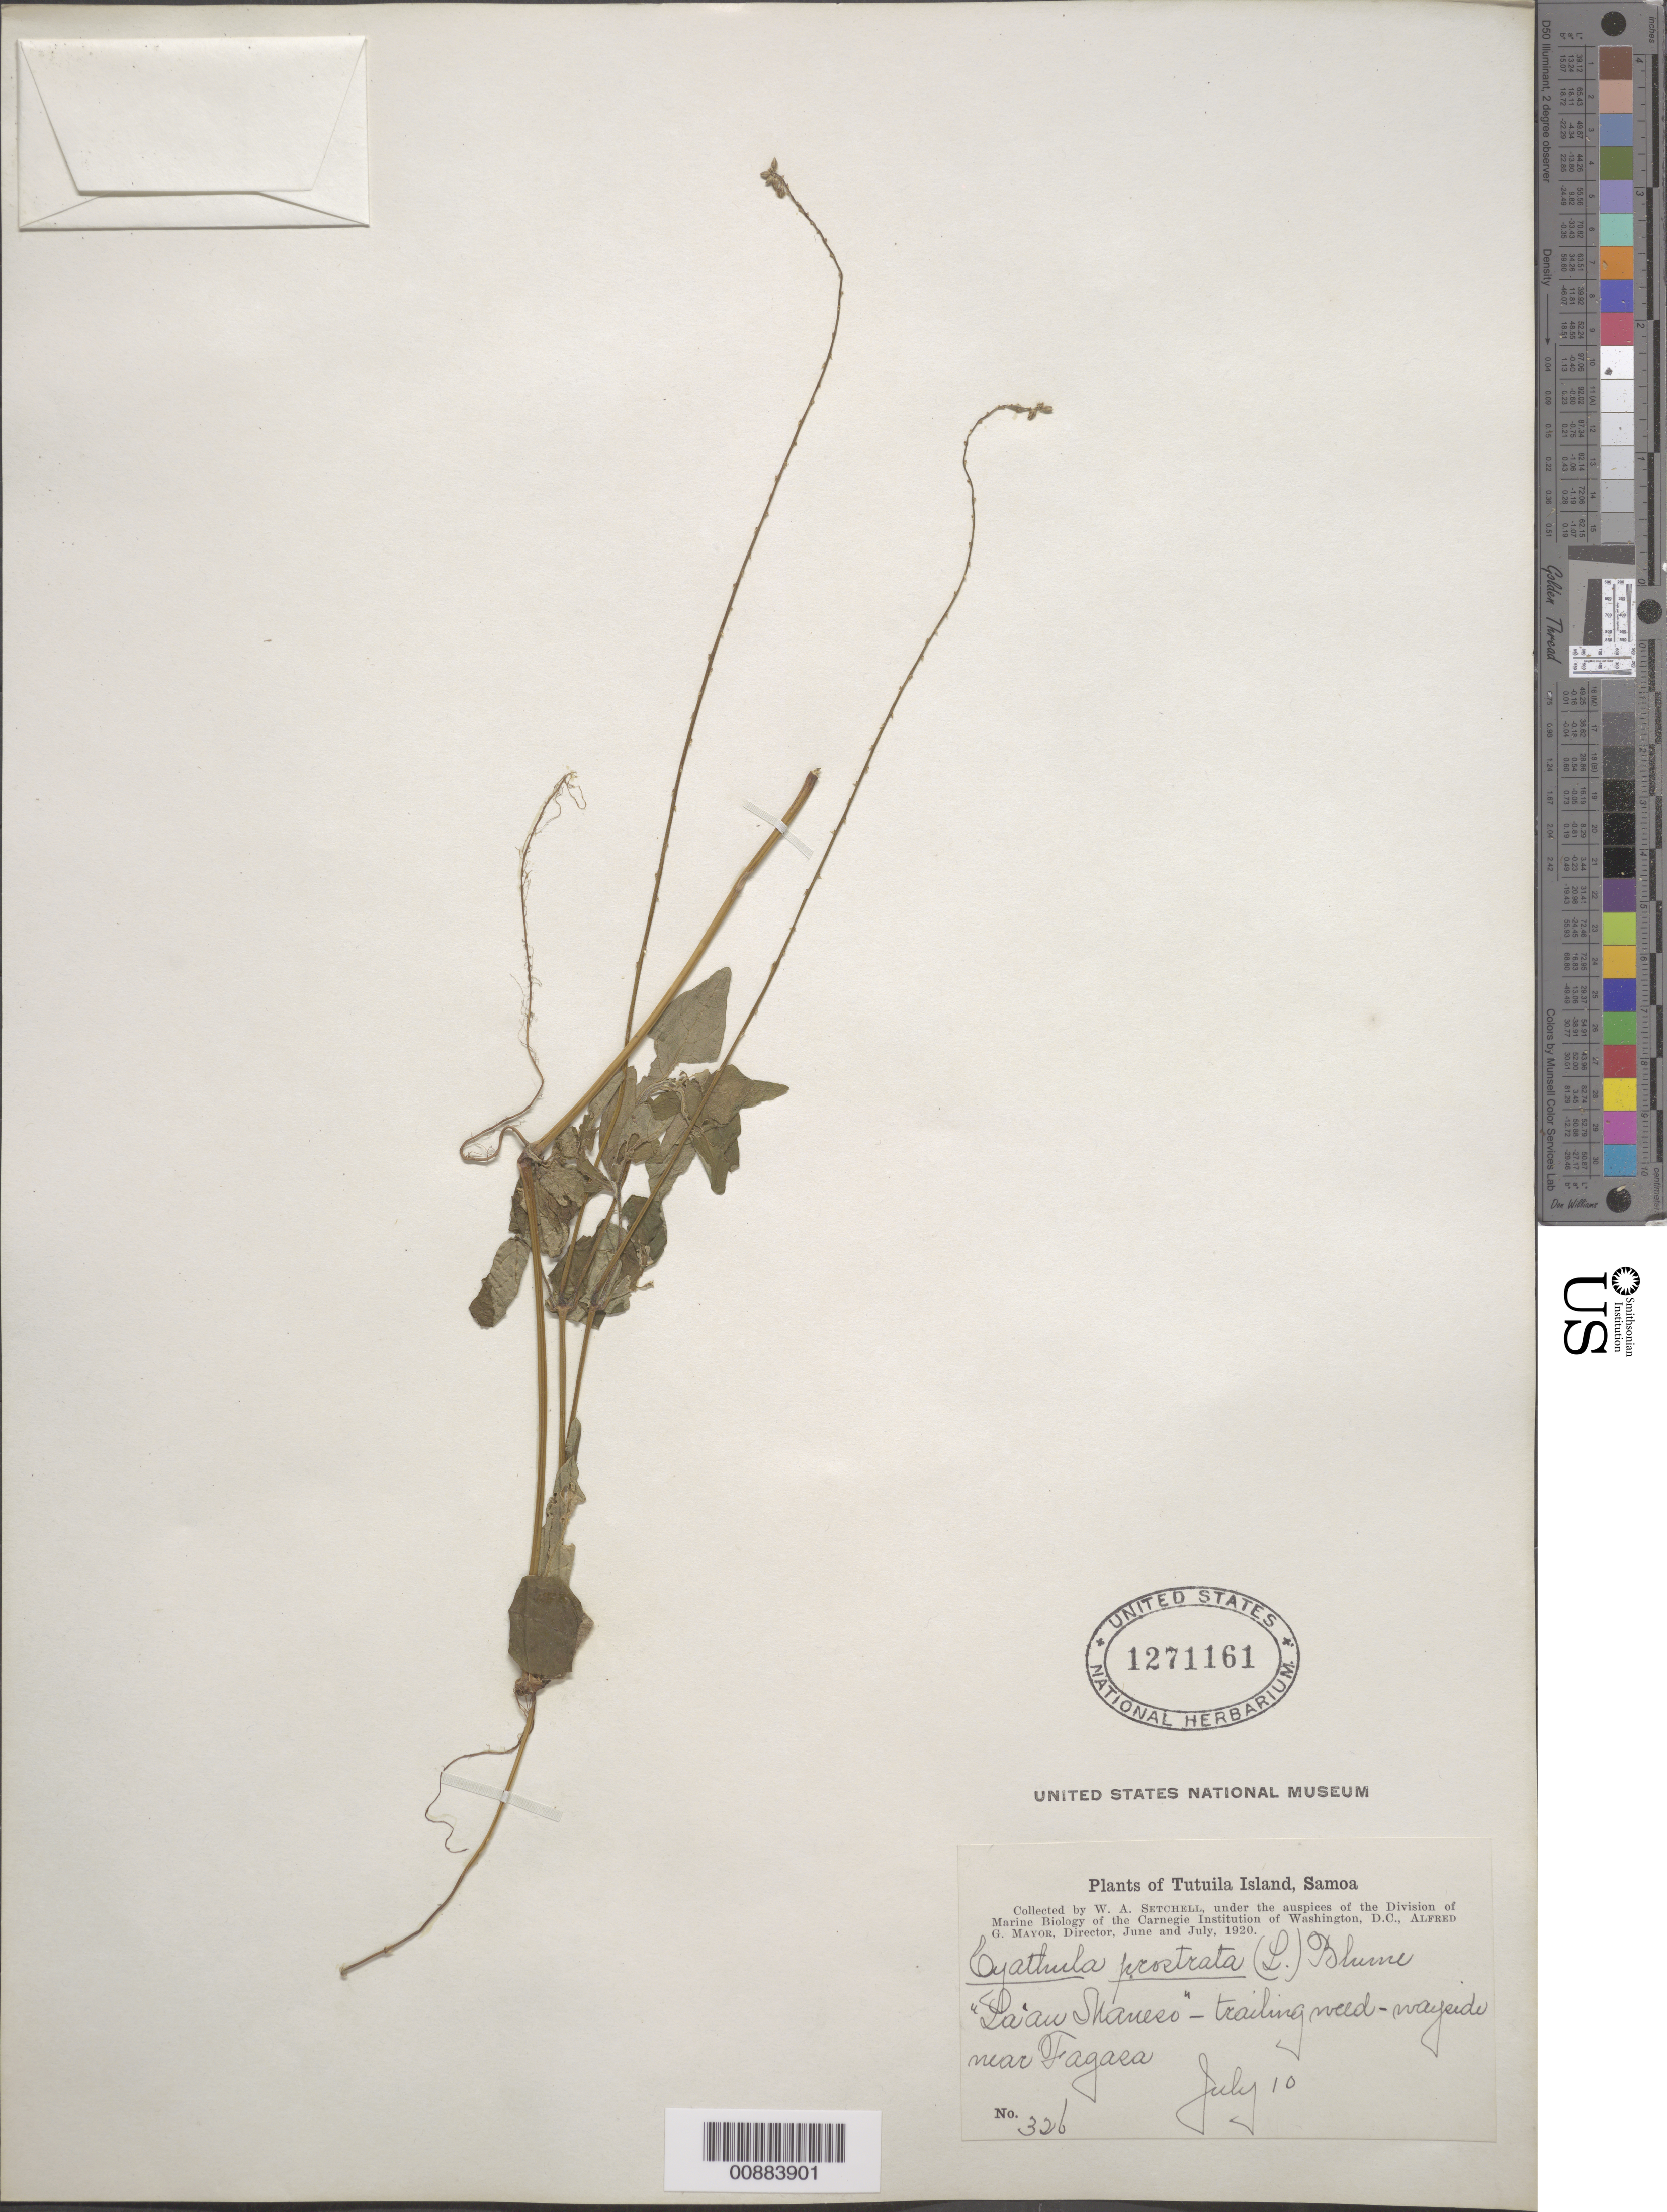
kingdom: Plantae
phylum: Tracheophyta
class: Magnoliopsida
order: Caryophyllales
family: Amaranthaceae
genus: Cyathula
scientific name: Cyathula prostrata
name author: (L.) Blume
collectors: W. Setchell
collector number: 326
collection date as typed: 10 Jul 1920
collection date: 1920-07-10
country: American Samoa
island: Tutua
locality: Wayside near Fagasa.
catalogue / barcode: US 1271161